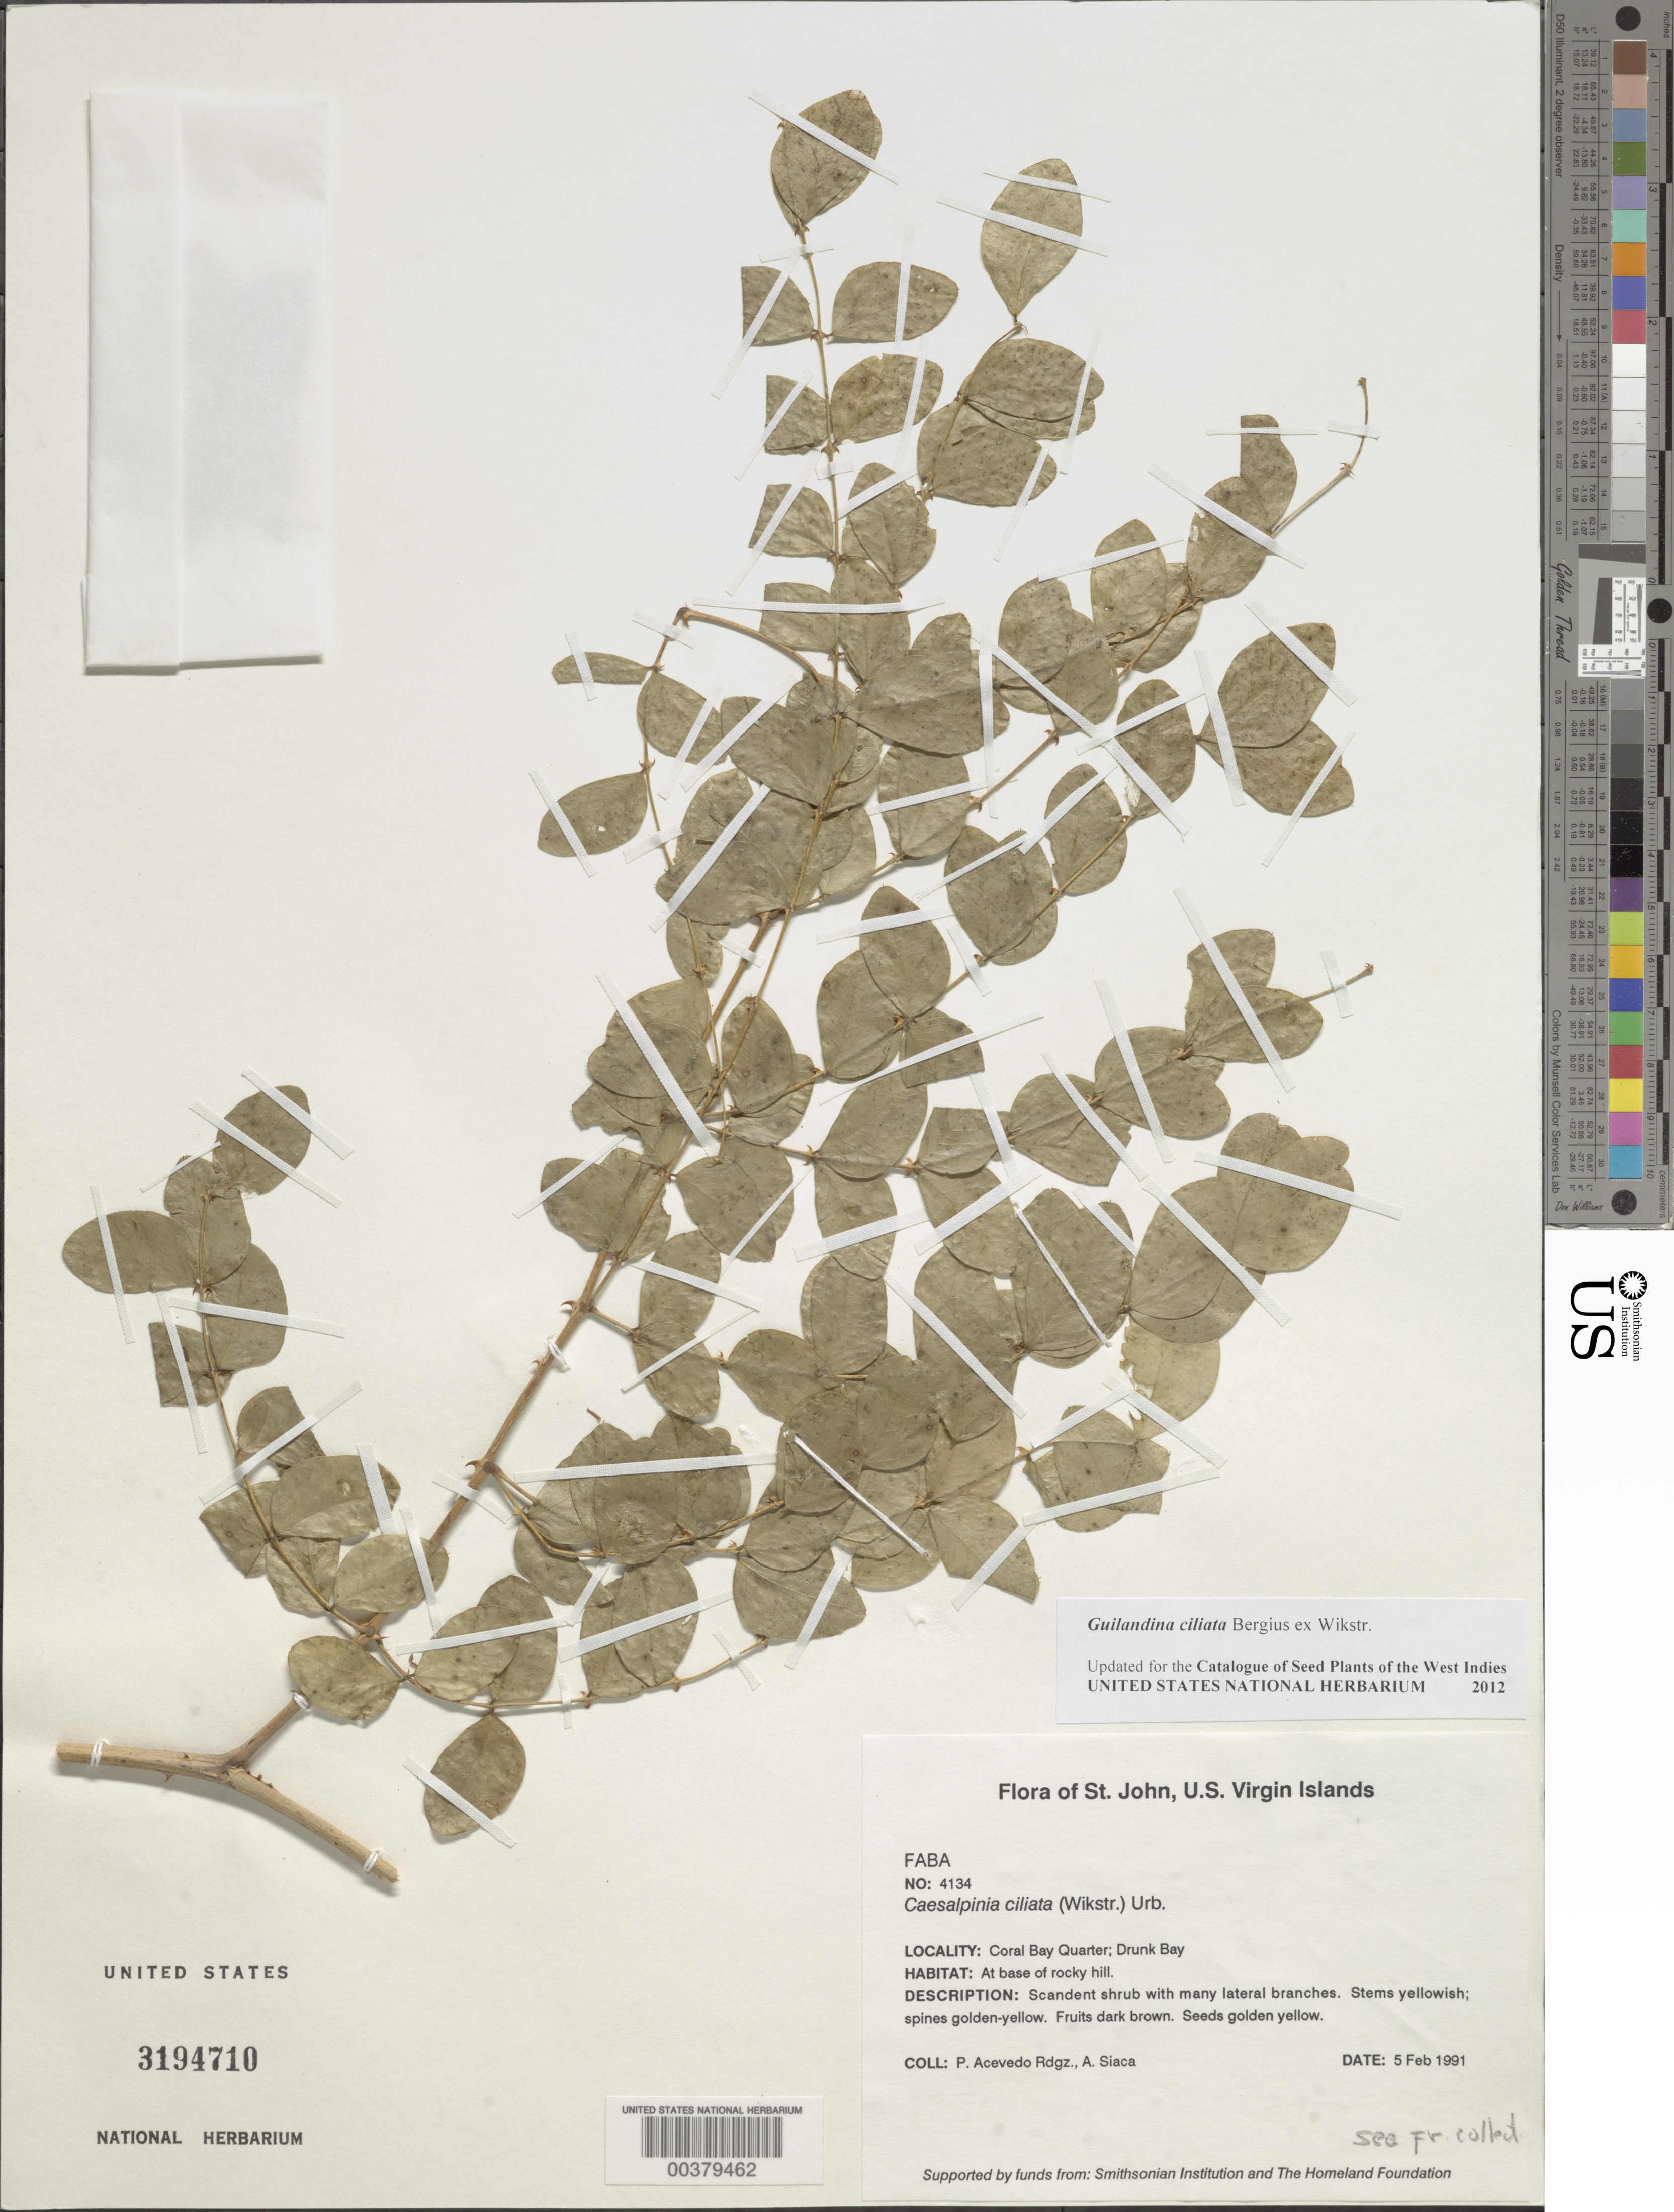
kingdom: Plantae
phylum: Tracheophyta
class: Magnoliopsida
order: Fabales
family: Fabaceae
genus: Guilandina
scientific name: Guilandina ciliata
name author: Bergius ex Wikstr.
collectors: P. Acevedo-Rodr. & A. Siaca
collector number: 4134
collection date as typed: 05 Feb 1991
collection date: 1991-02-05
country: U.S. Virgin Islands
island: St. John Island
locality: Coral bay quarter; drunk bay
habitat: At base of rocky hill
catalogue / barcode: US 3194710